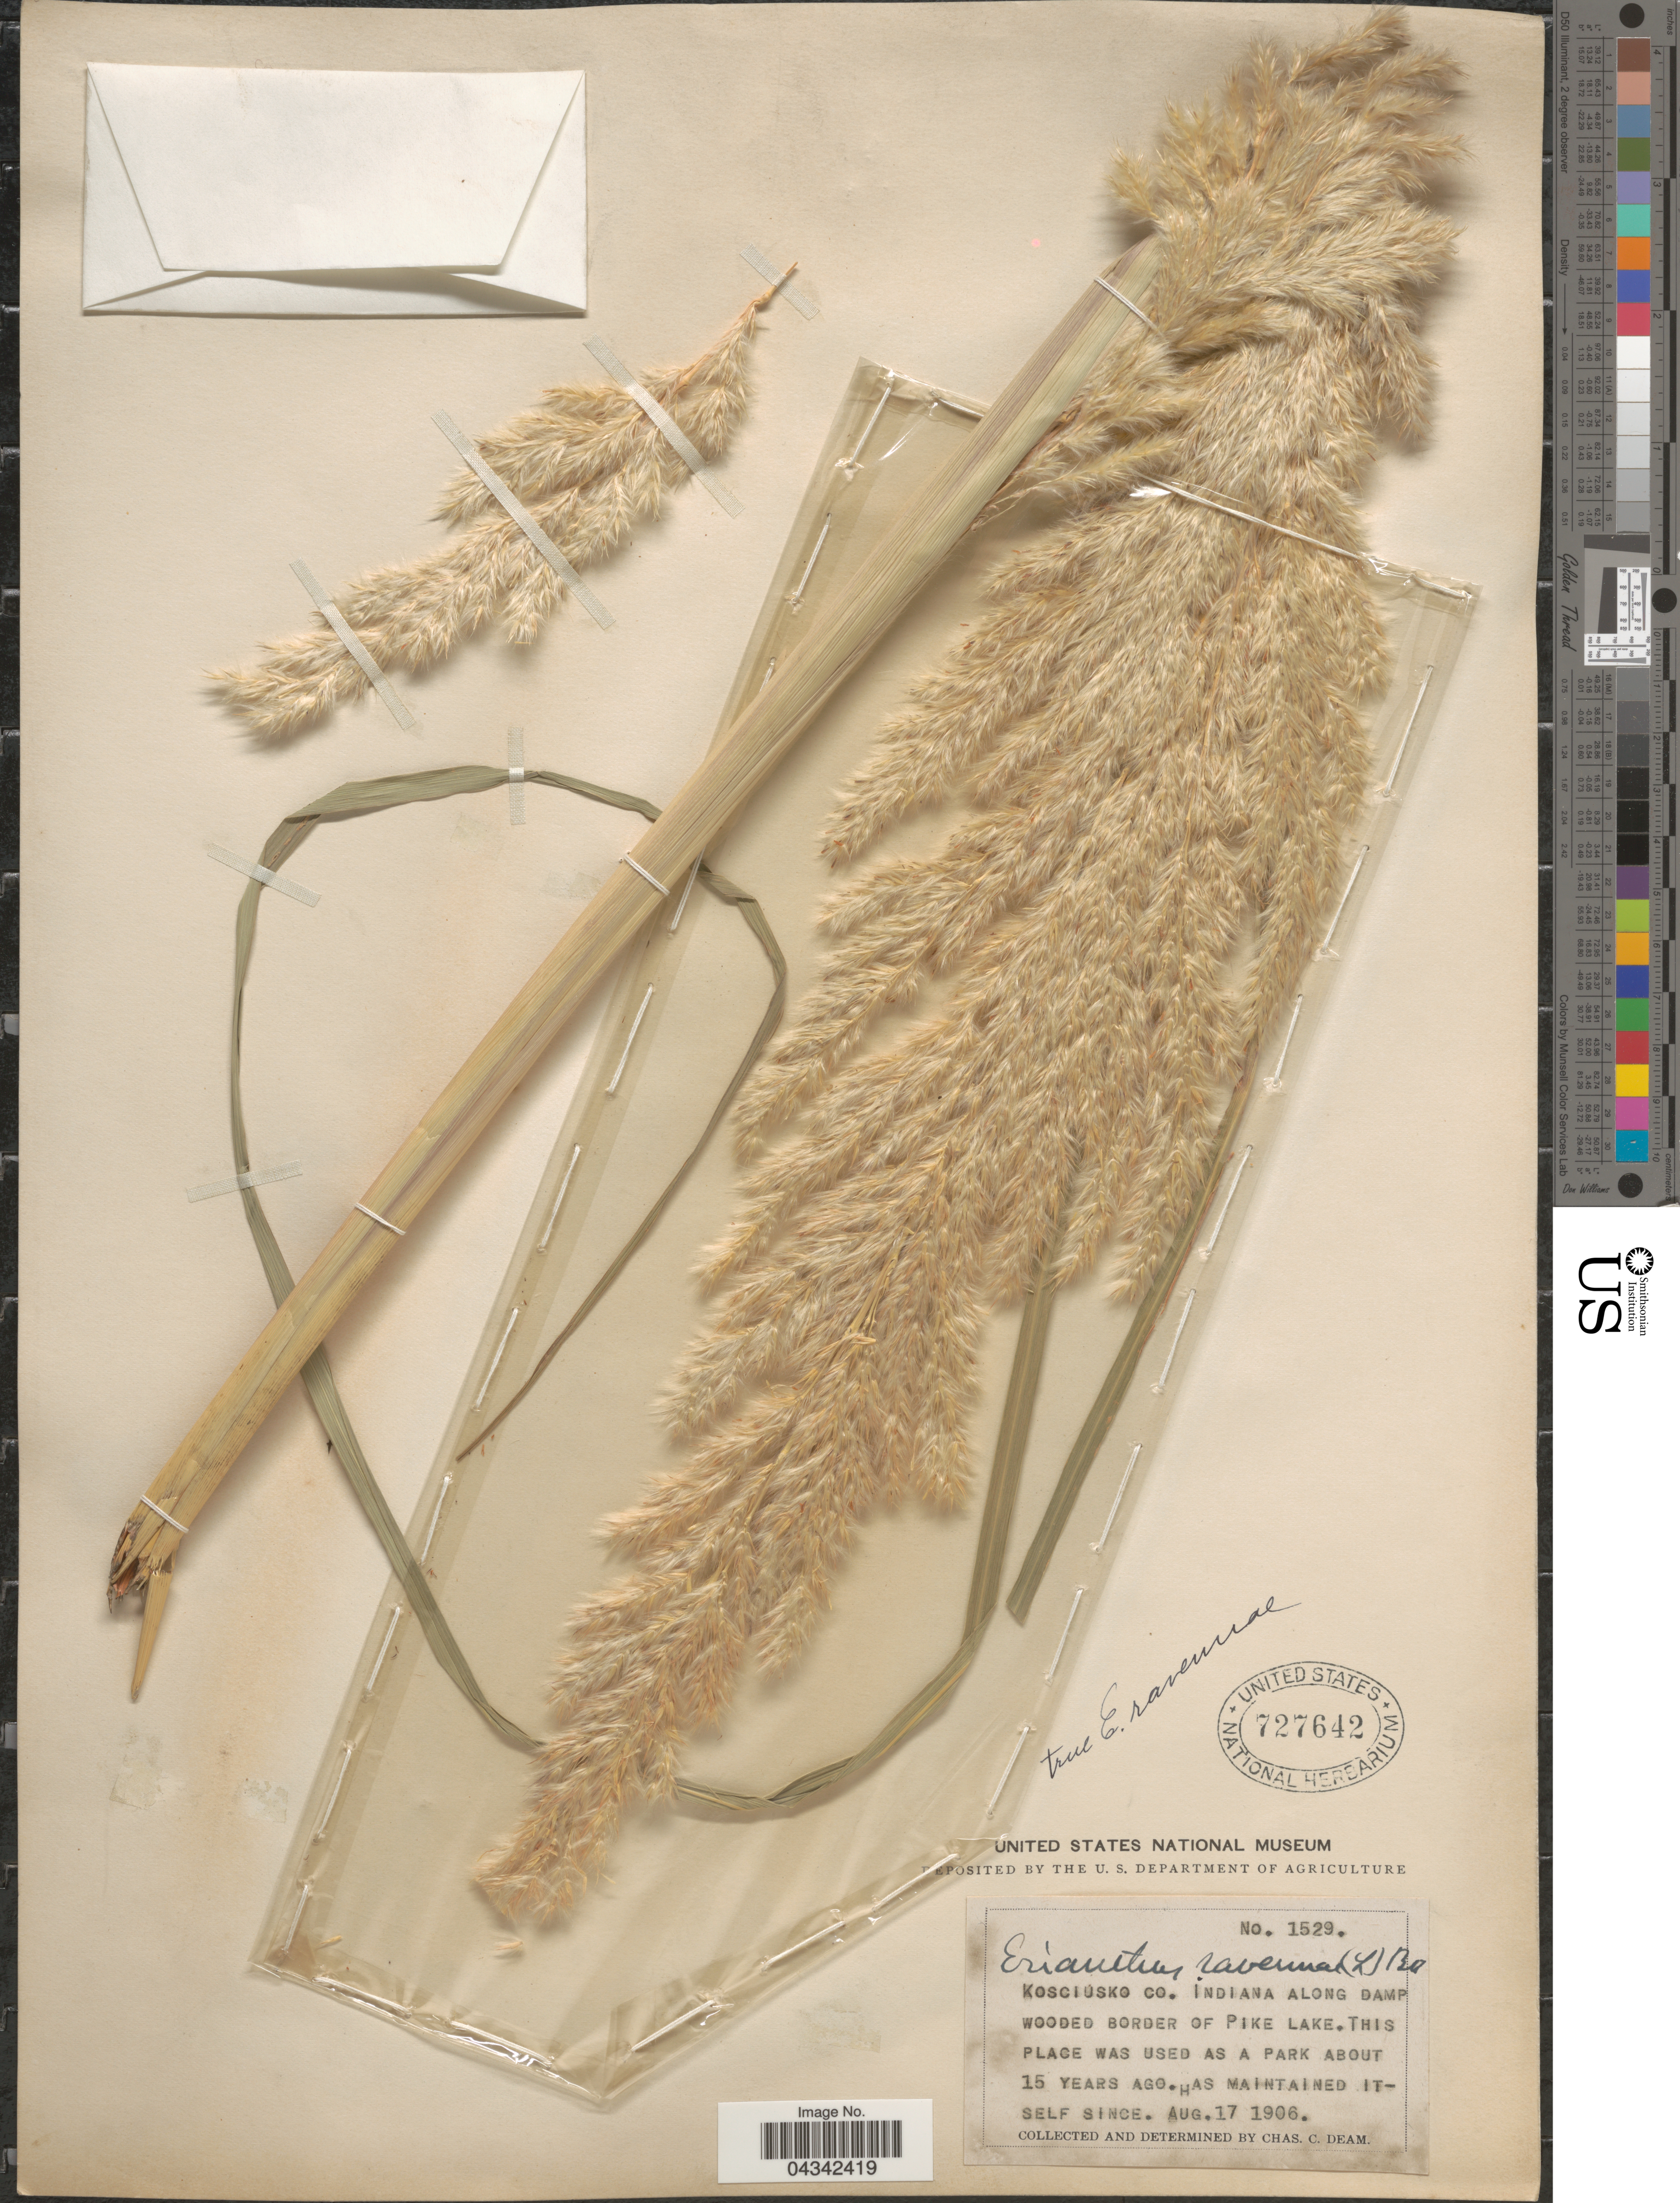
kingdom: Plantae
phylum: Tracheophyta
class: Liliopsida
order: Poales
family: Poaceae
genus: Tripidium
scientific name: Tripidium ravennae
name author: (L.) H. Scholz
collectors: C. C. Deam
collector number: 1529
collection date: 1906-08-17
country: United States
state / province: Indiana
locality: Kosciusko Co. Along damp wooded border of Pike Lake.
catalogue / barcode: US 727642